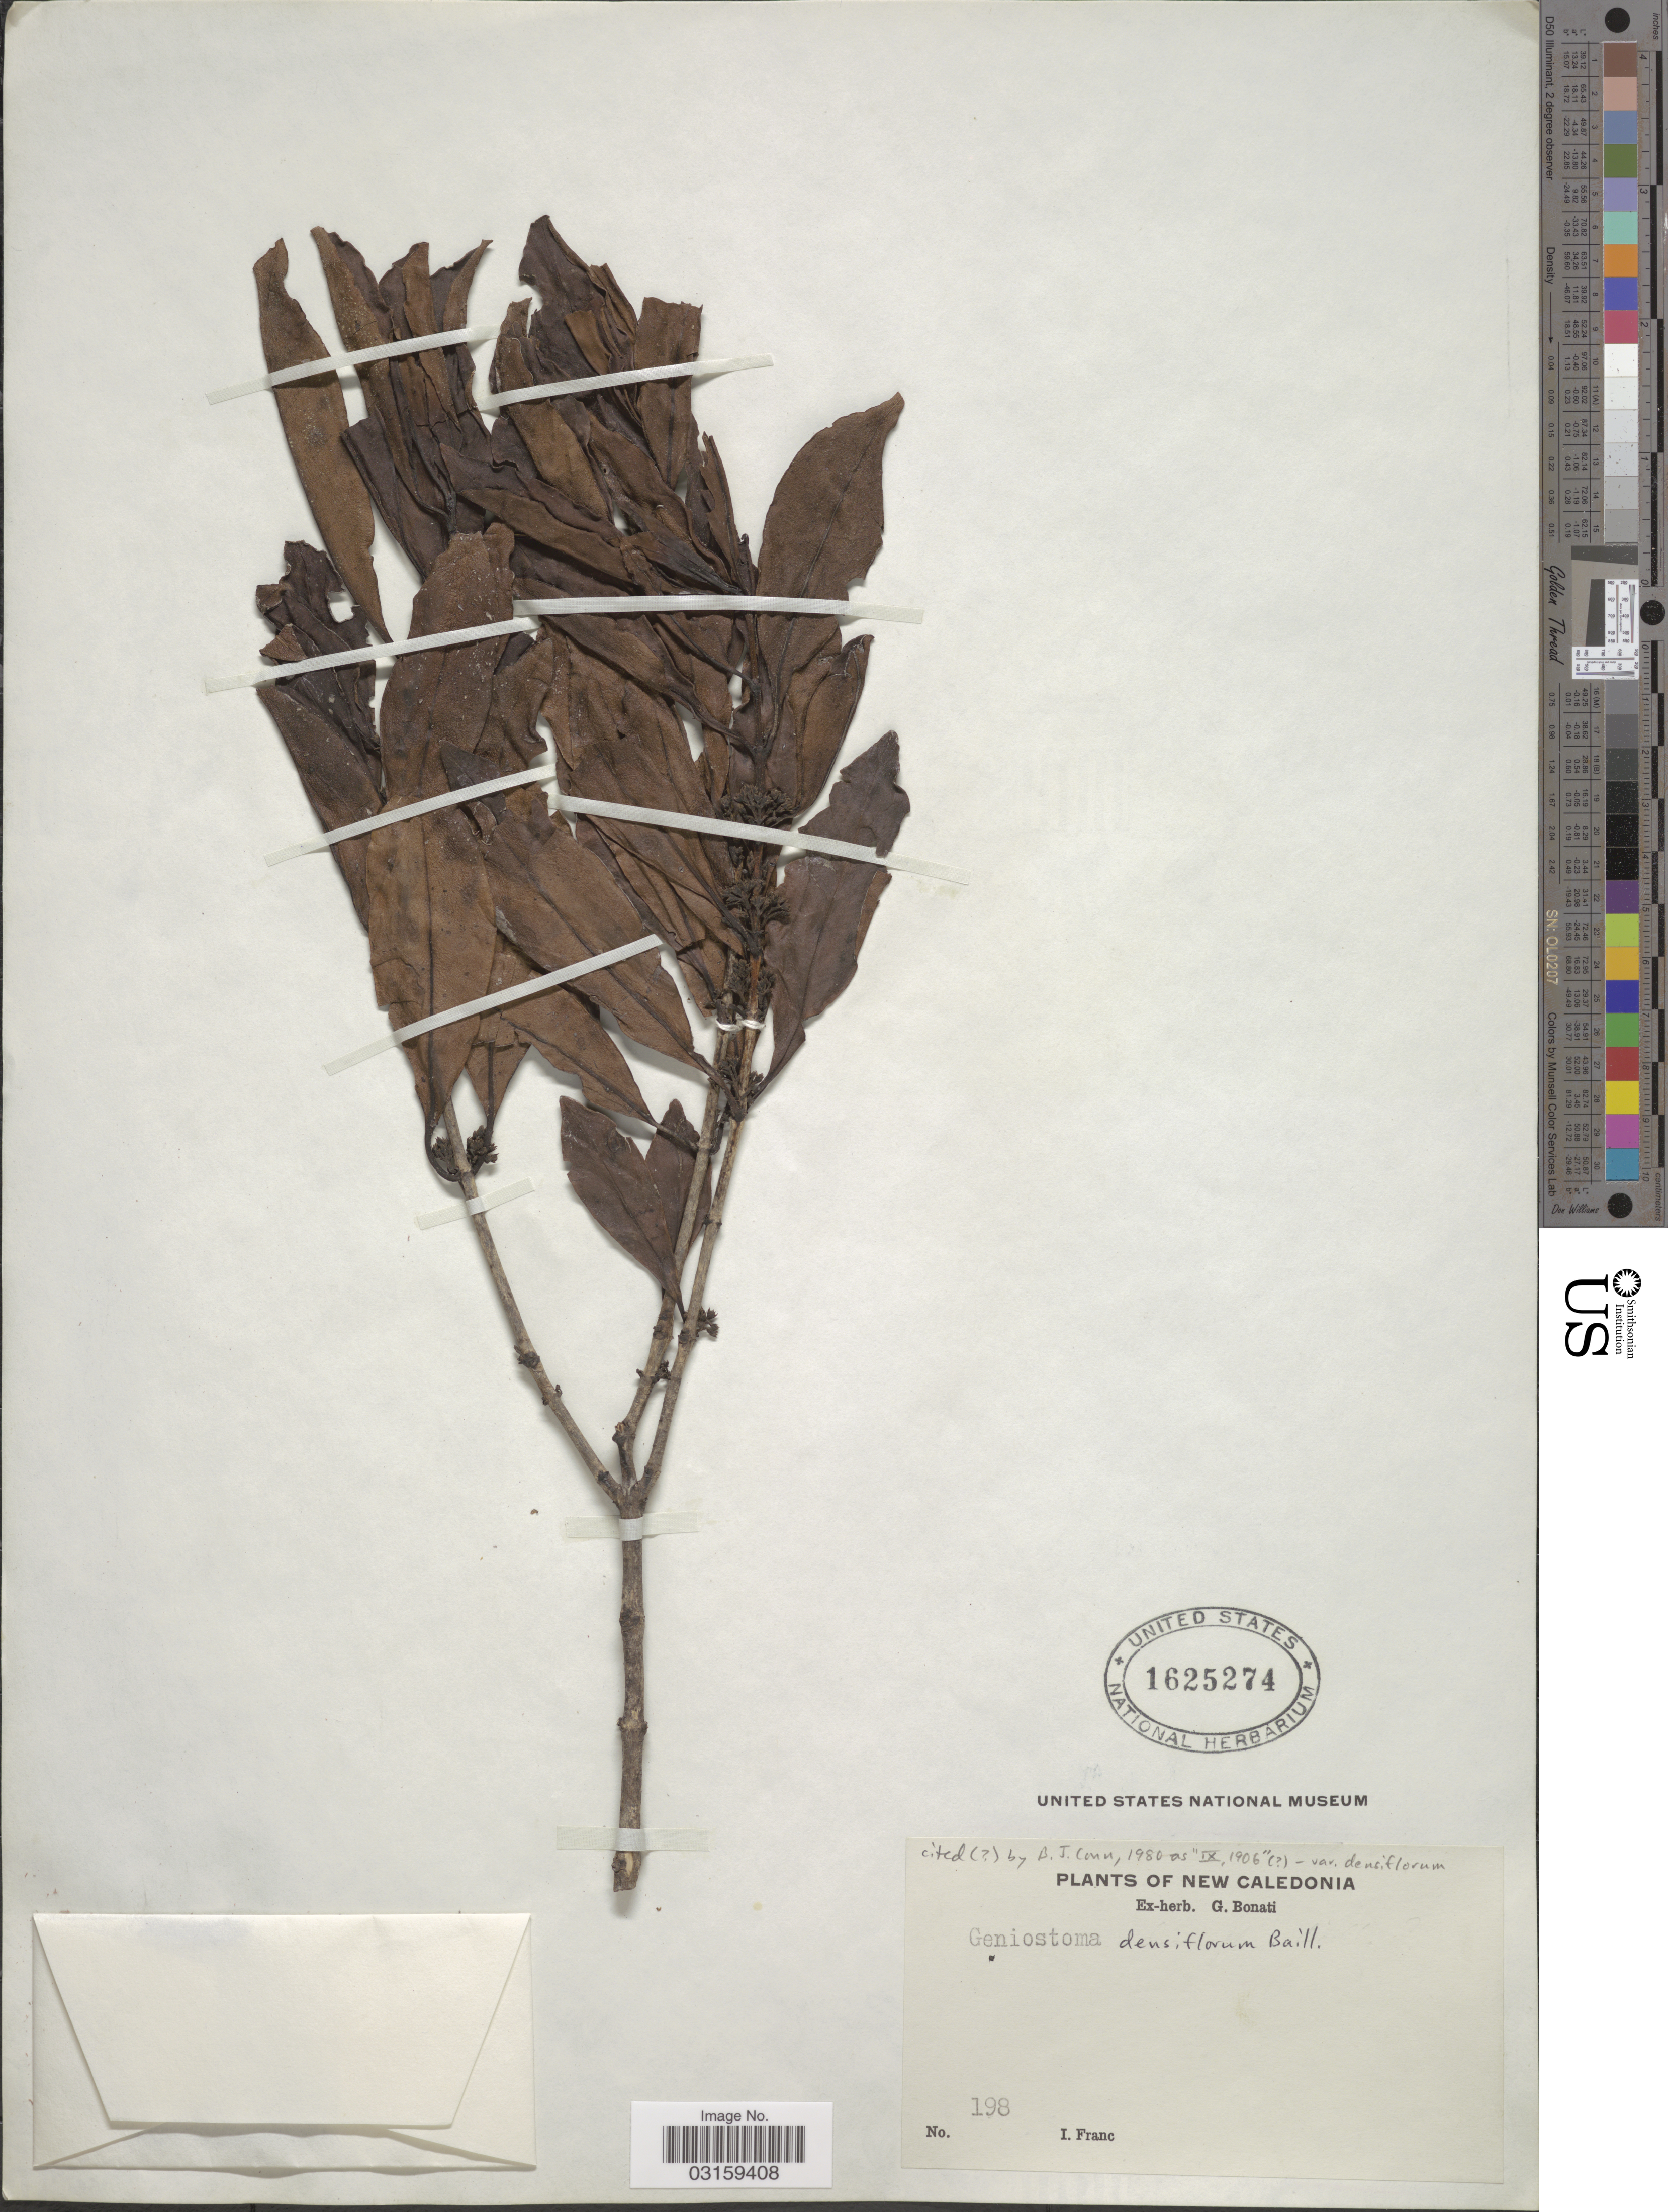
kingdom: Plantae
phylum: Tracheophyta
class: Magnoliopsida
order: Gentianales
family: Loganiaceae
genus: Geniostoma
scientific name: Geniostoma densiflorum var. densiflorum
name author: Baill.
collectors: I. Franc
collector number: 198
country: New Caledonia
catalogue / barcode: US 1625274